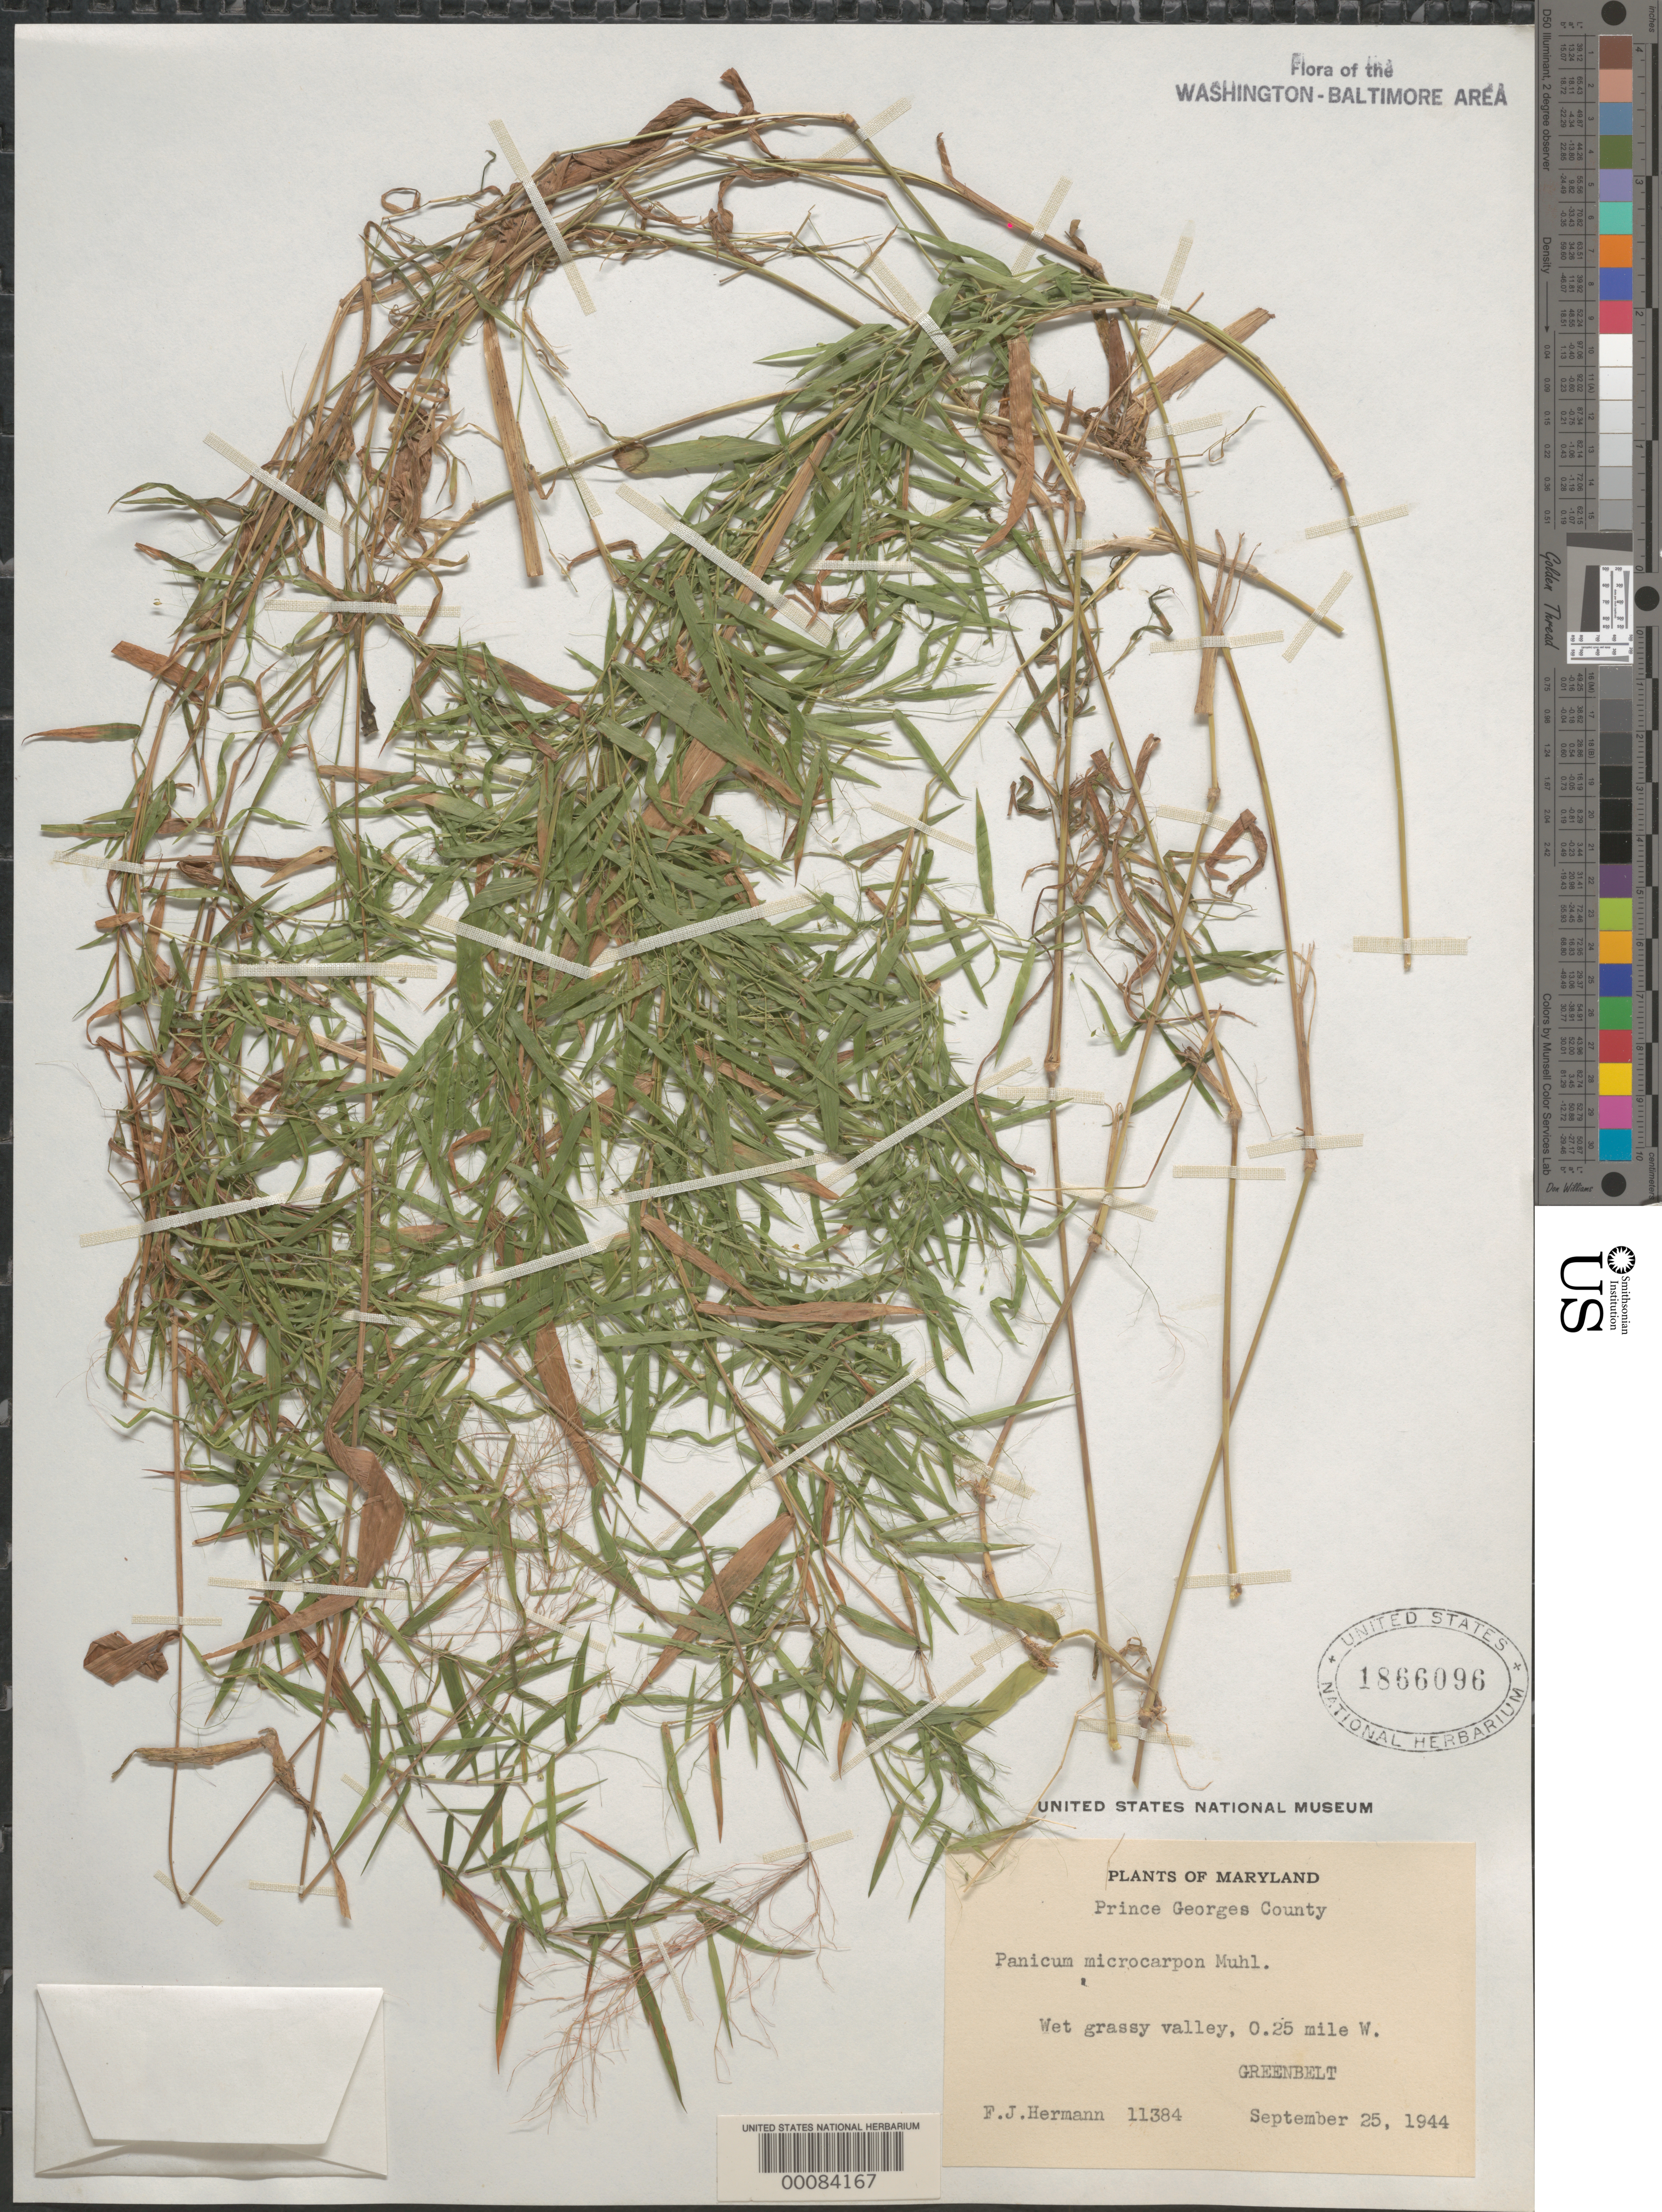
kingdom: Plantae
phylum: Tracheophyta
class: Liliopsida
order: Poales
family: Poaceae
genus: Dichanthelium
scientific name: Dichanthelium dichotomum var. dichotomum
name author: (L.) Gould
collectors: F. J. Hermann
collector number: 11384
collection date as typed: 25 Sep 1944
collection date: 1944-09-25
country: United States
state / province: Maryland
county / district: Prince George's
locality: Greenbelt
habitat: Wet, grassy valley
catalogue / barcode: US 1866096